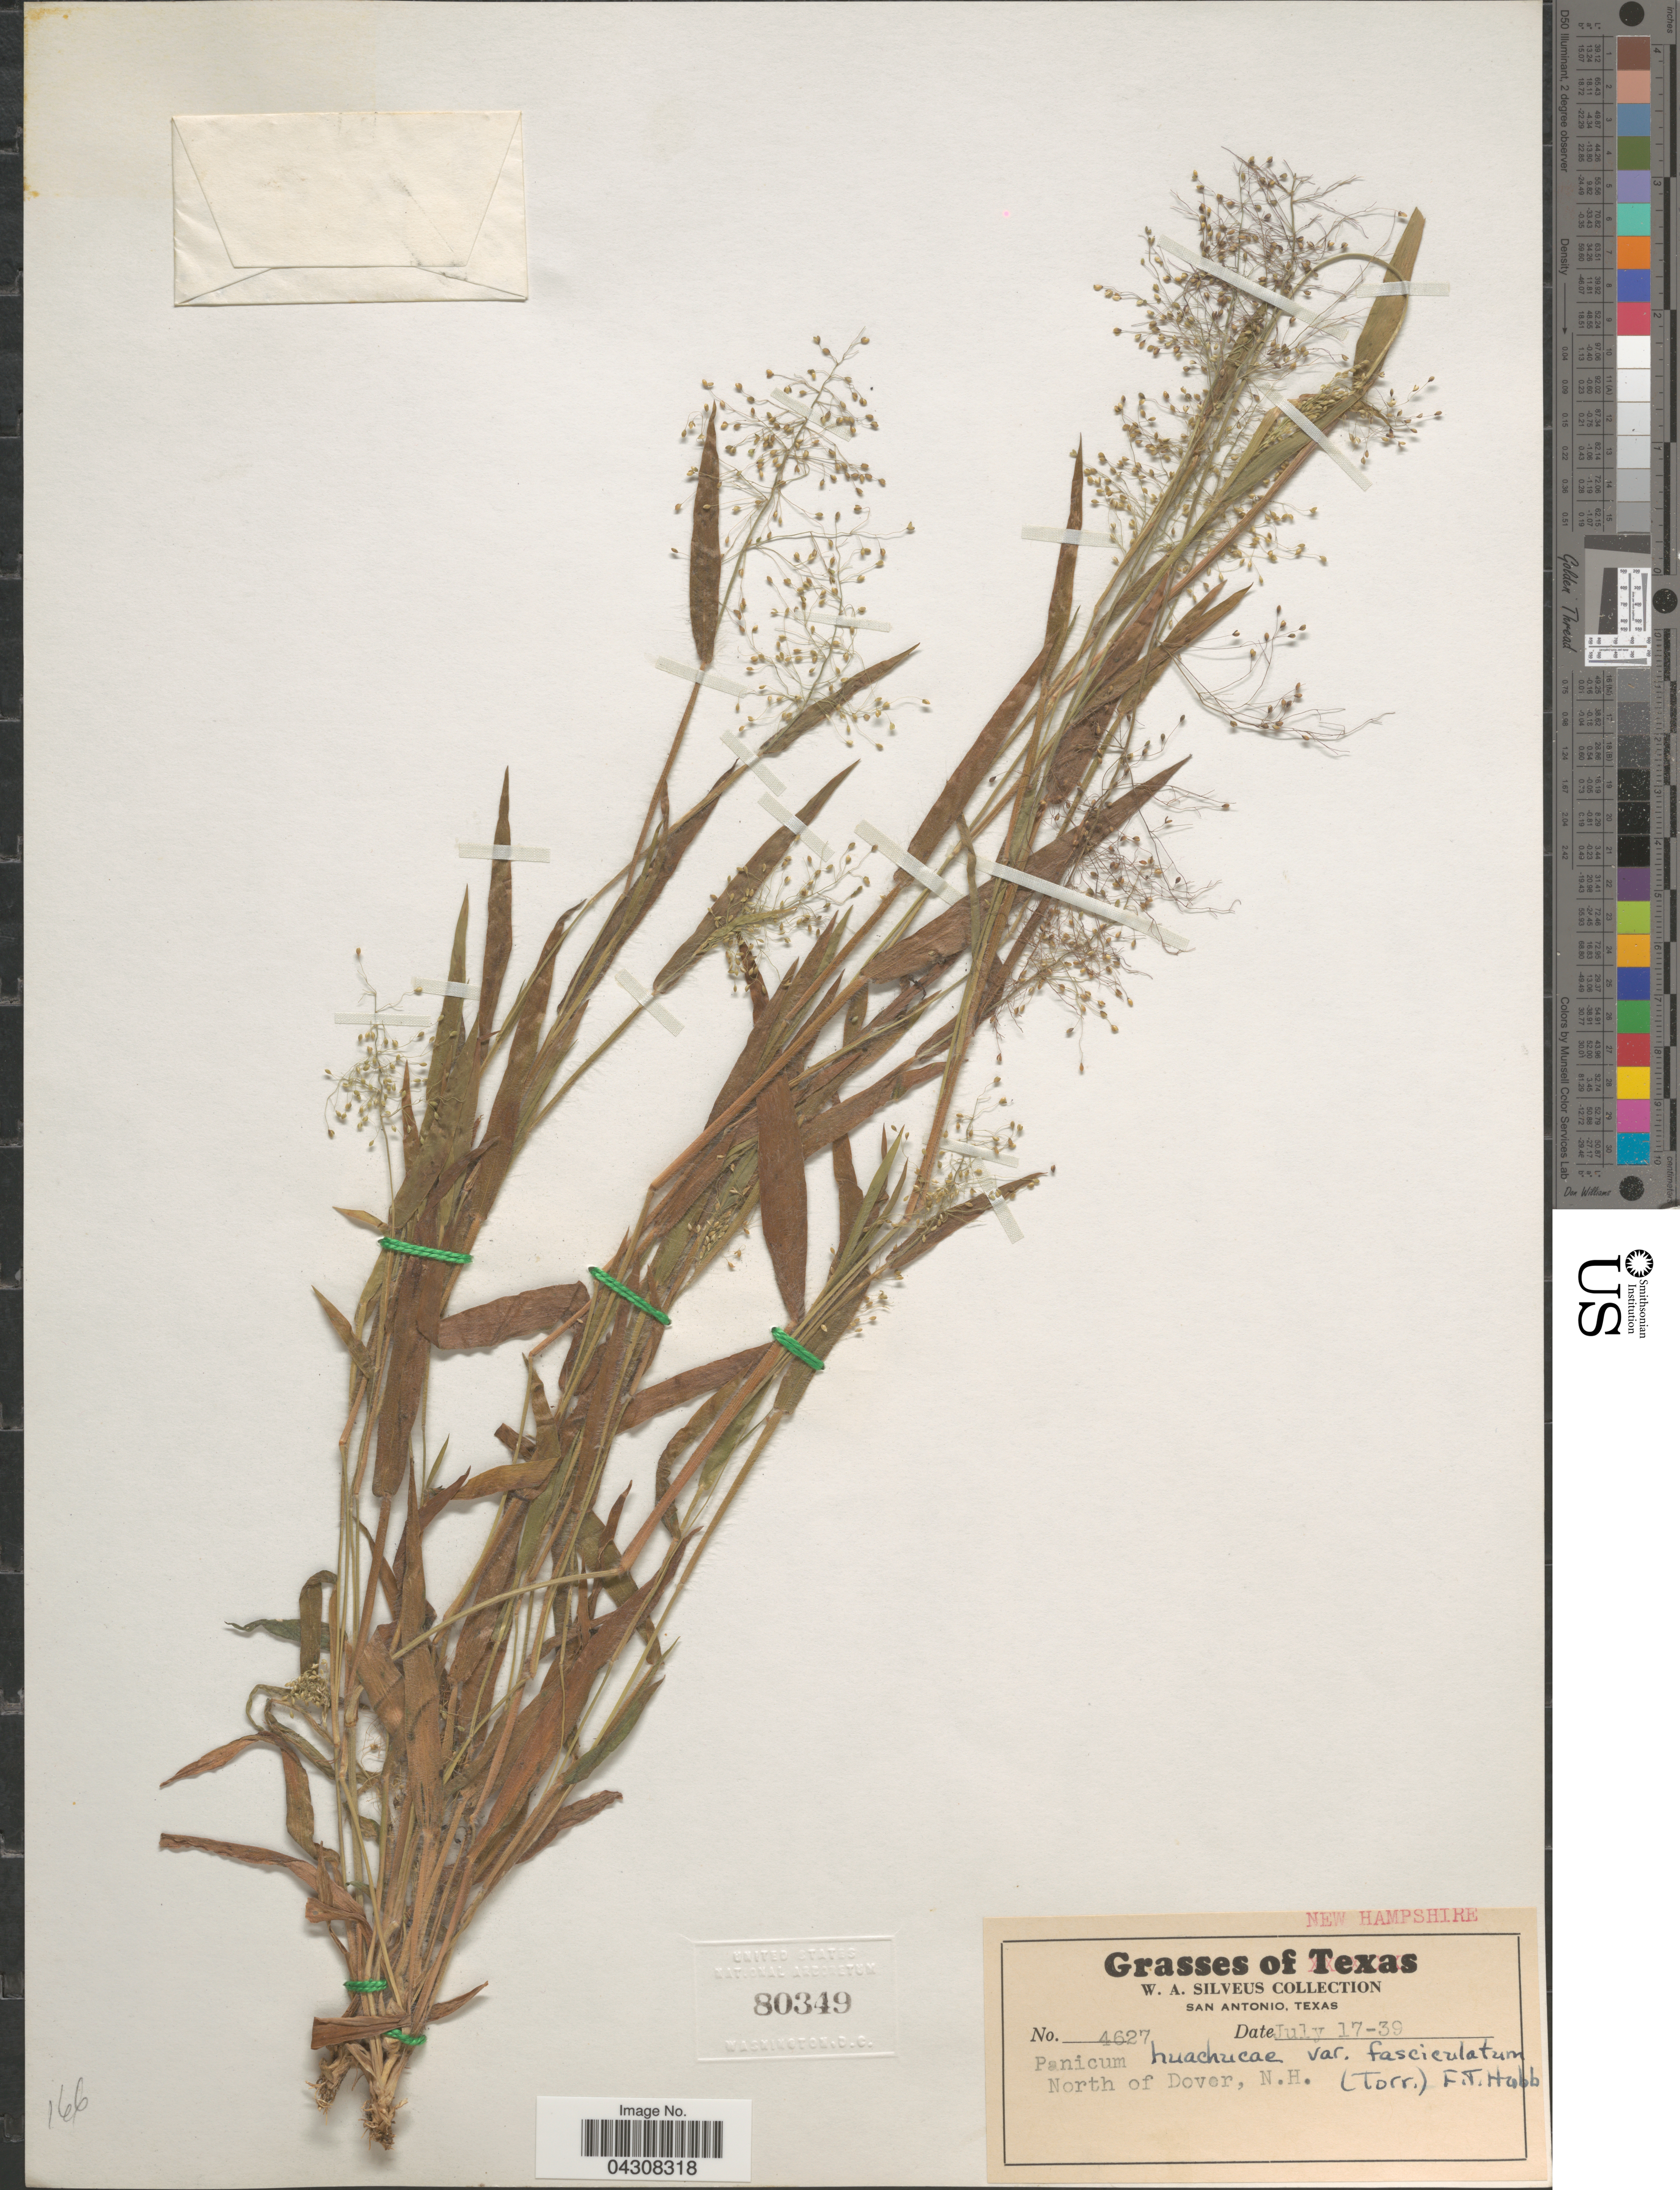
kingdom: Plantae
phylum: Tracheophyta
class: Liliopsida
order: Poales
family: Poaceae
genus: Dichanthelium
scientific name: Dichanthelium acuminatum var. acuminatum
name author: (Sw.) Gould & C.A. Clark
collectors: W. Silveus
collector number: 4627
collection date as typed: Transcribed d/m/y: 17/7/39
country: United States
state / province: New Hampshire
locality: North of Dover.